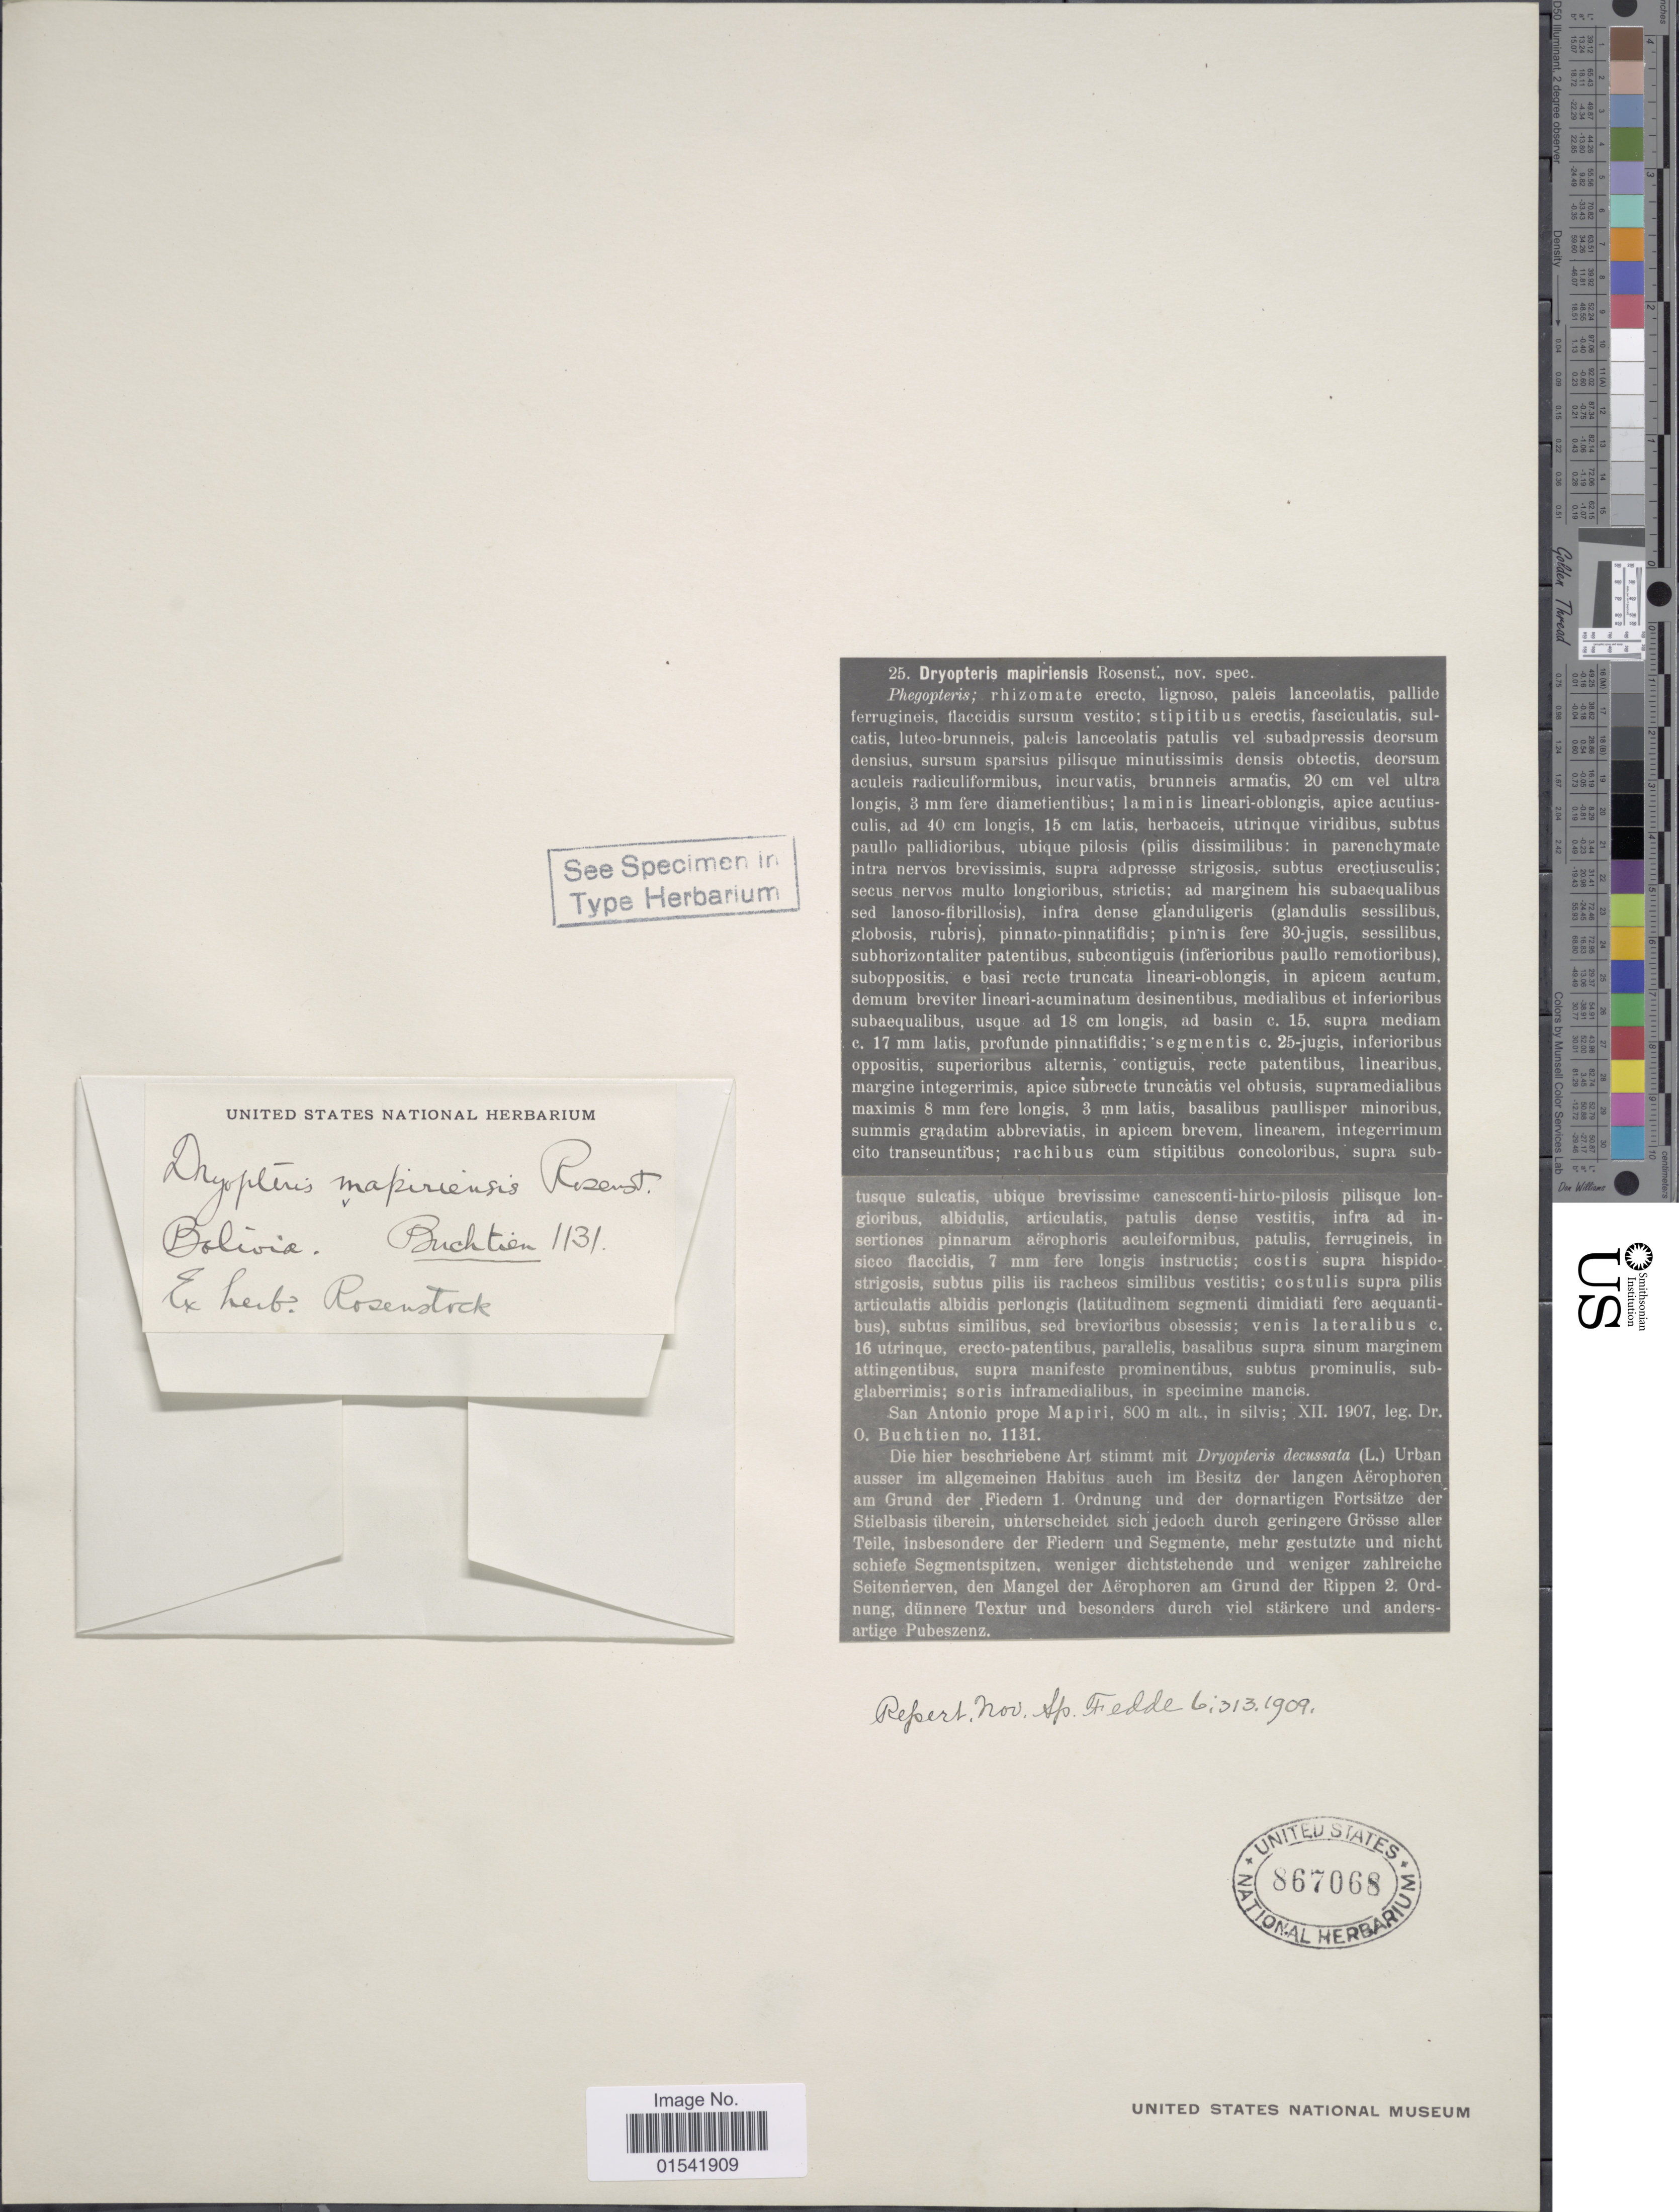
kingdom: Plantae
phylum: Tracheophyta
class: Polypodiopsida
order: Polypodiales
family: Thelypteridaceae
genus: Steiropteris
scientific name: Steiropteris decussata (L.) comb. nov., ined. 2015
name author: (L.)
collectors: O. Buchtien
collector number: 1131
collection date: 1907-12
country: Bolivia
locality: San Antonio prope Mapiri, in silvis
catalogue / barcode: US 867068